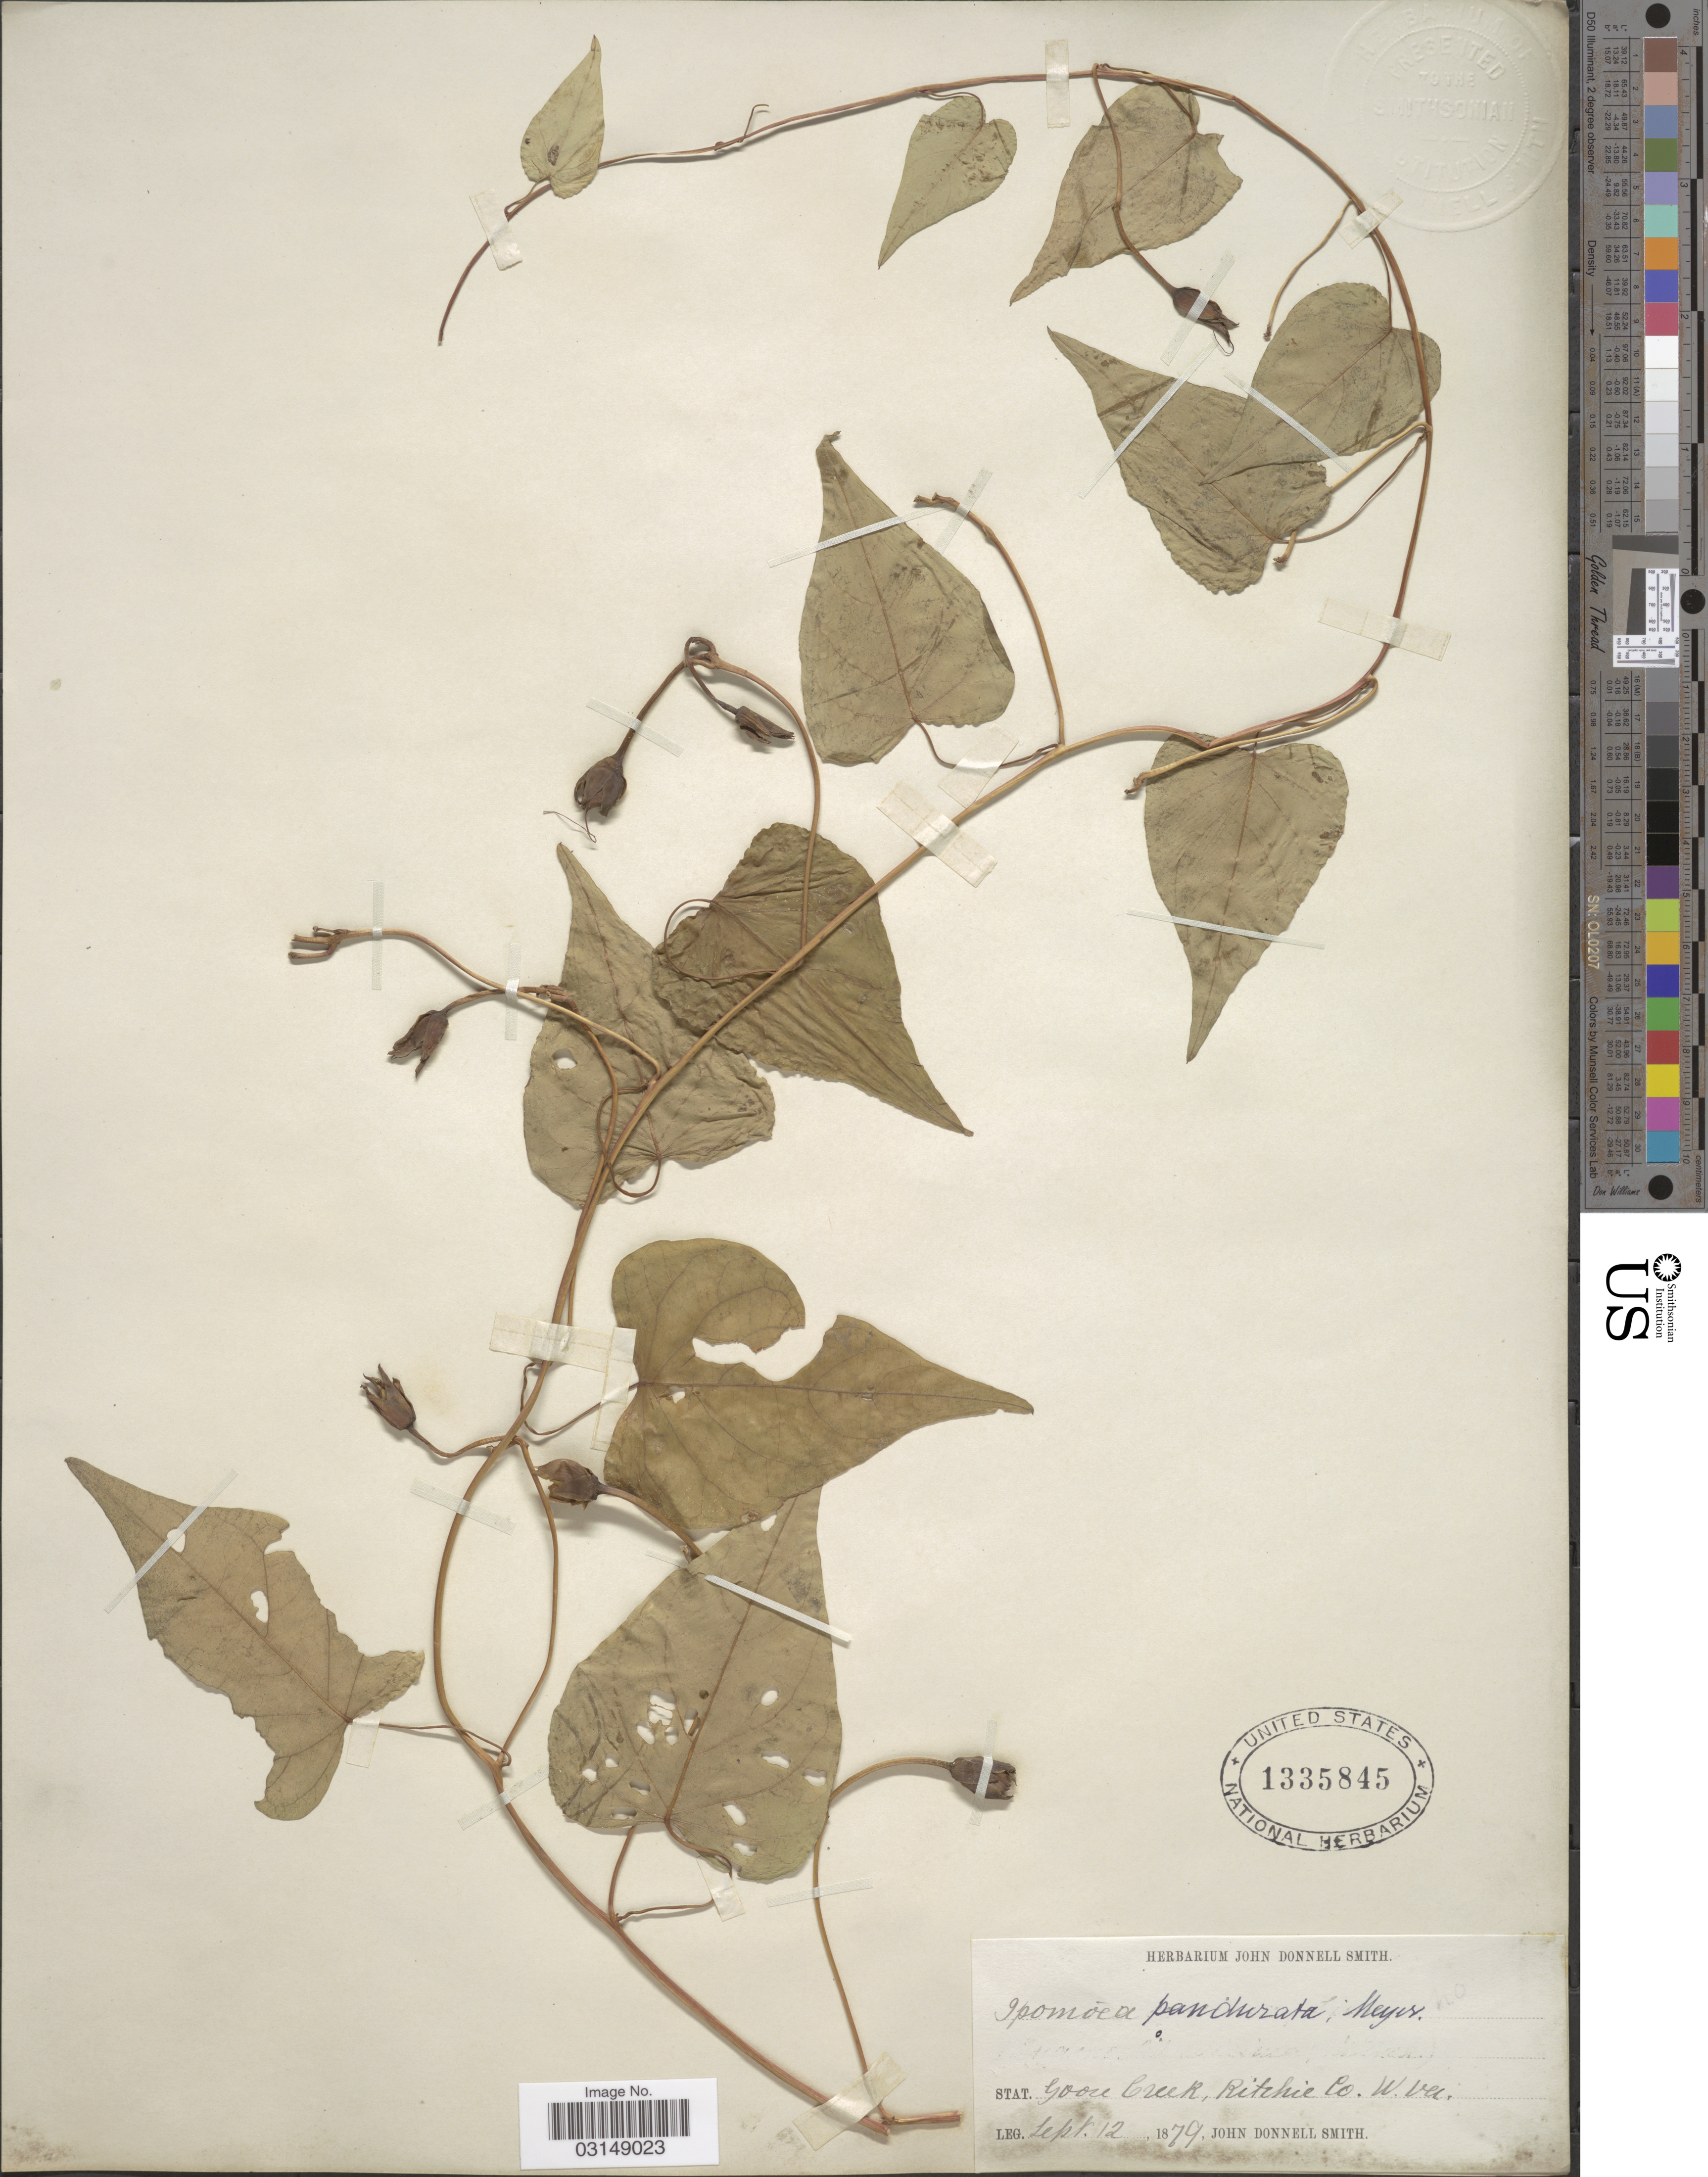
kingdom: Plantae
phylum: Tracheophyta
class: Magnoliopsida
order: Solanales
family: Convolvulaceae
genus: Ipomoea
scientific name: Ipomoea pandurata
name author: (L.) G. Mey.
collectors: J. Donnell Smith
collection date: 1879-09-12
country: United States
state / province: West Virginia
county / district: Ritchie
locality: Stat. Goose Creek, Ritchie Co.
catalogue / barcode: US 1335845